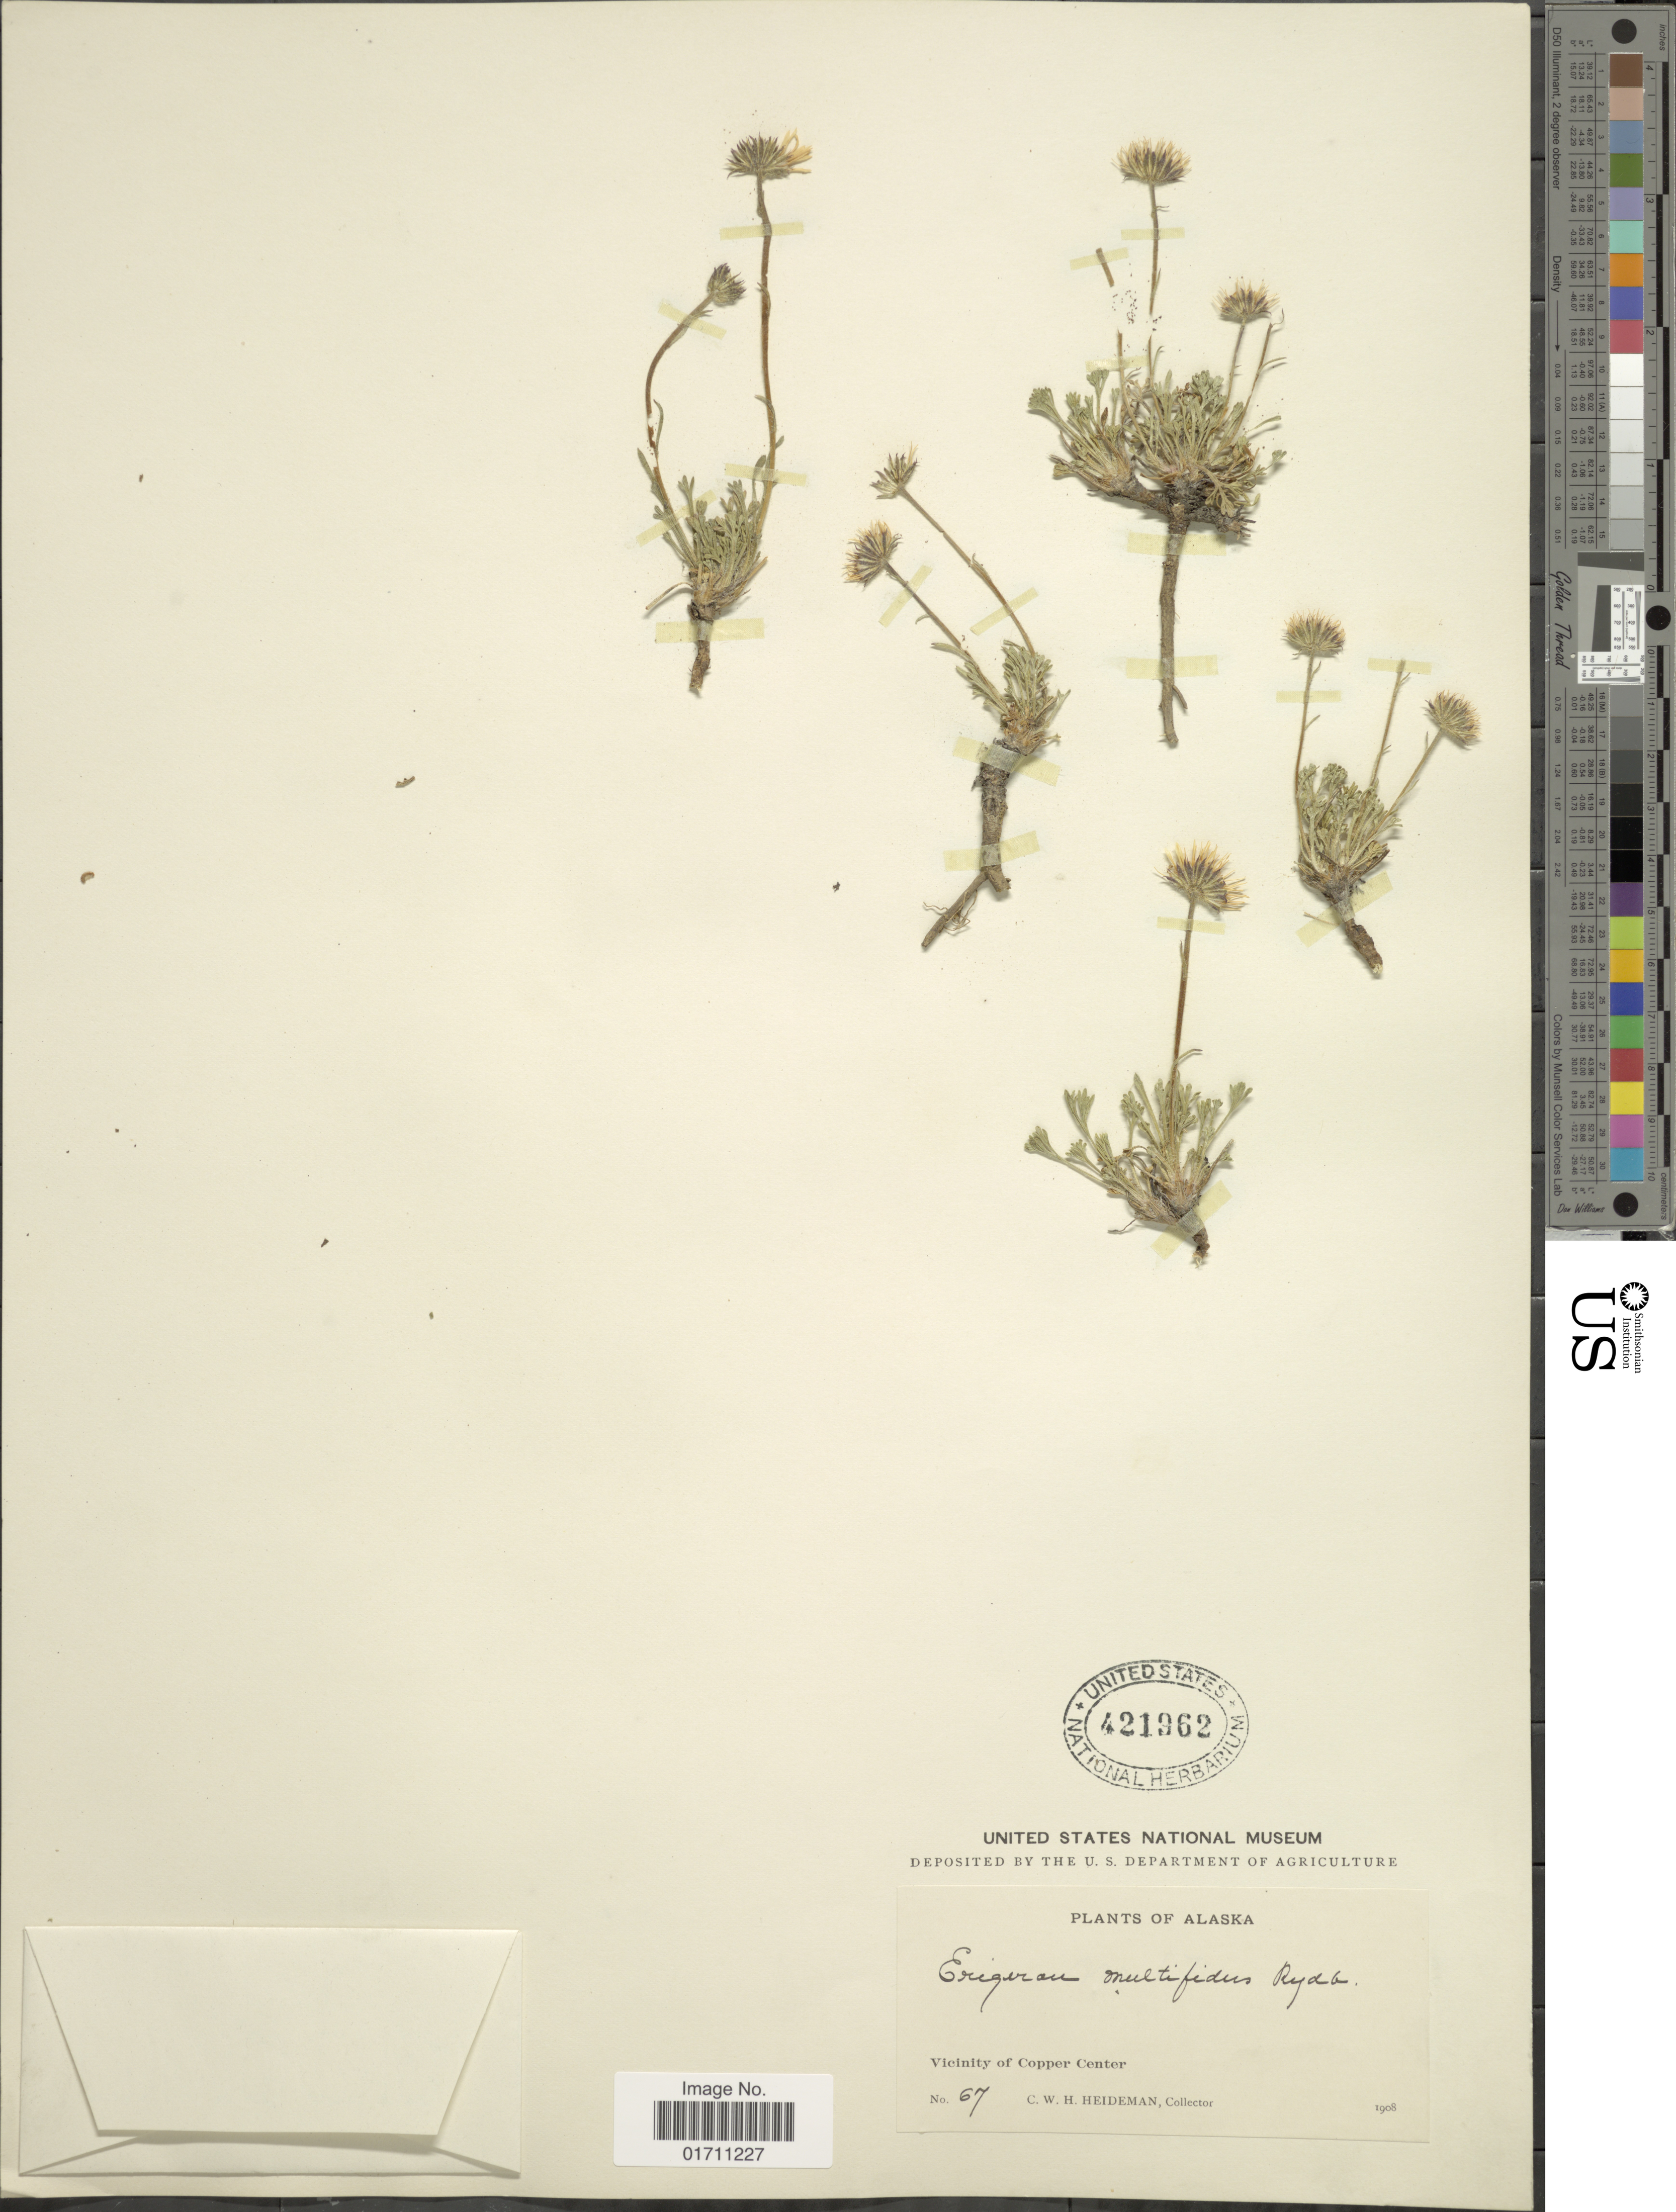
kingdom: Plantae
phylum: Tracheophyta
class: Magnoliopsida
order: Asterales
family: Asteraceae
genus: Erigeron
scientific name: Erigeron compositus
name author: Pursh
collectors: C. Heideman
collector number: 67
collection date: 1908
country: United States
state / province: Alaska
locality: Vicinity of Copper Center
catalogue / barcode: US 421962